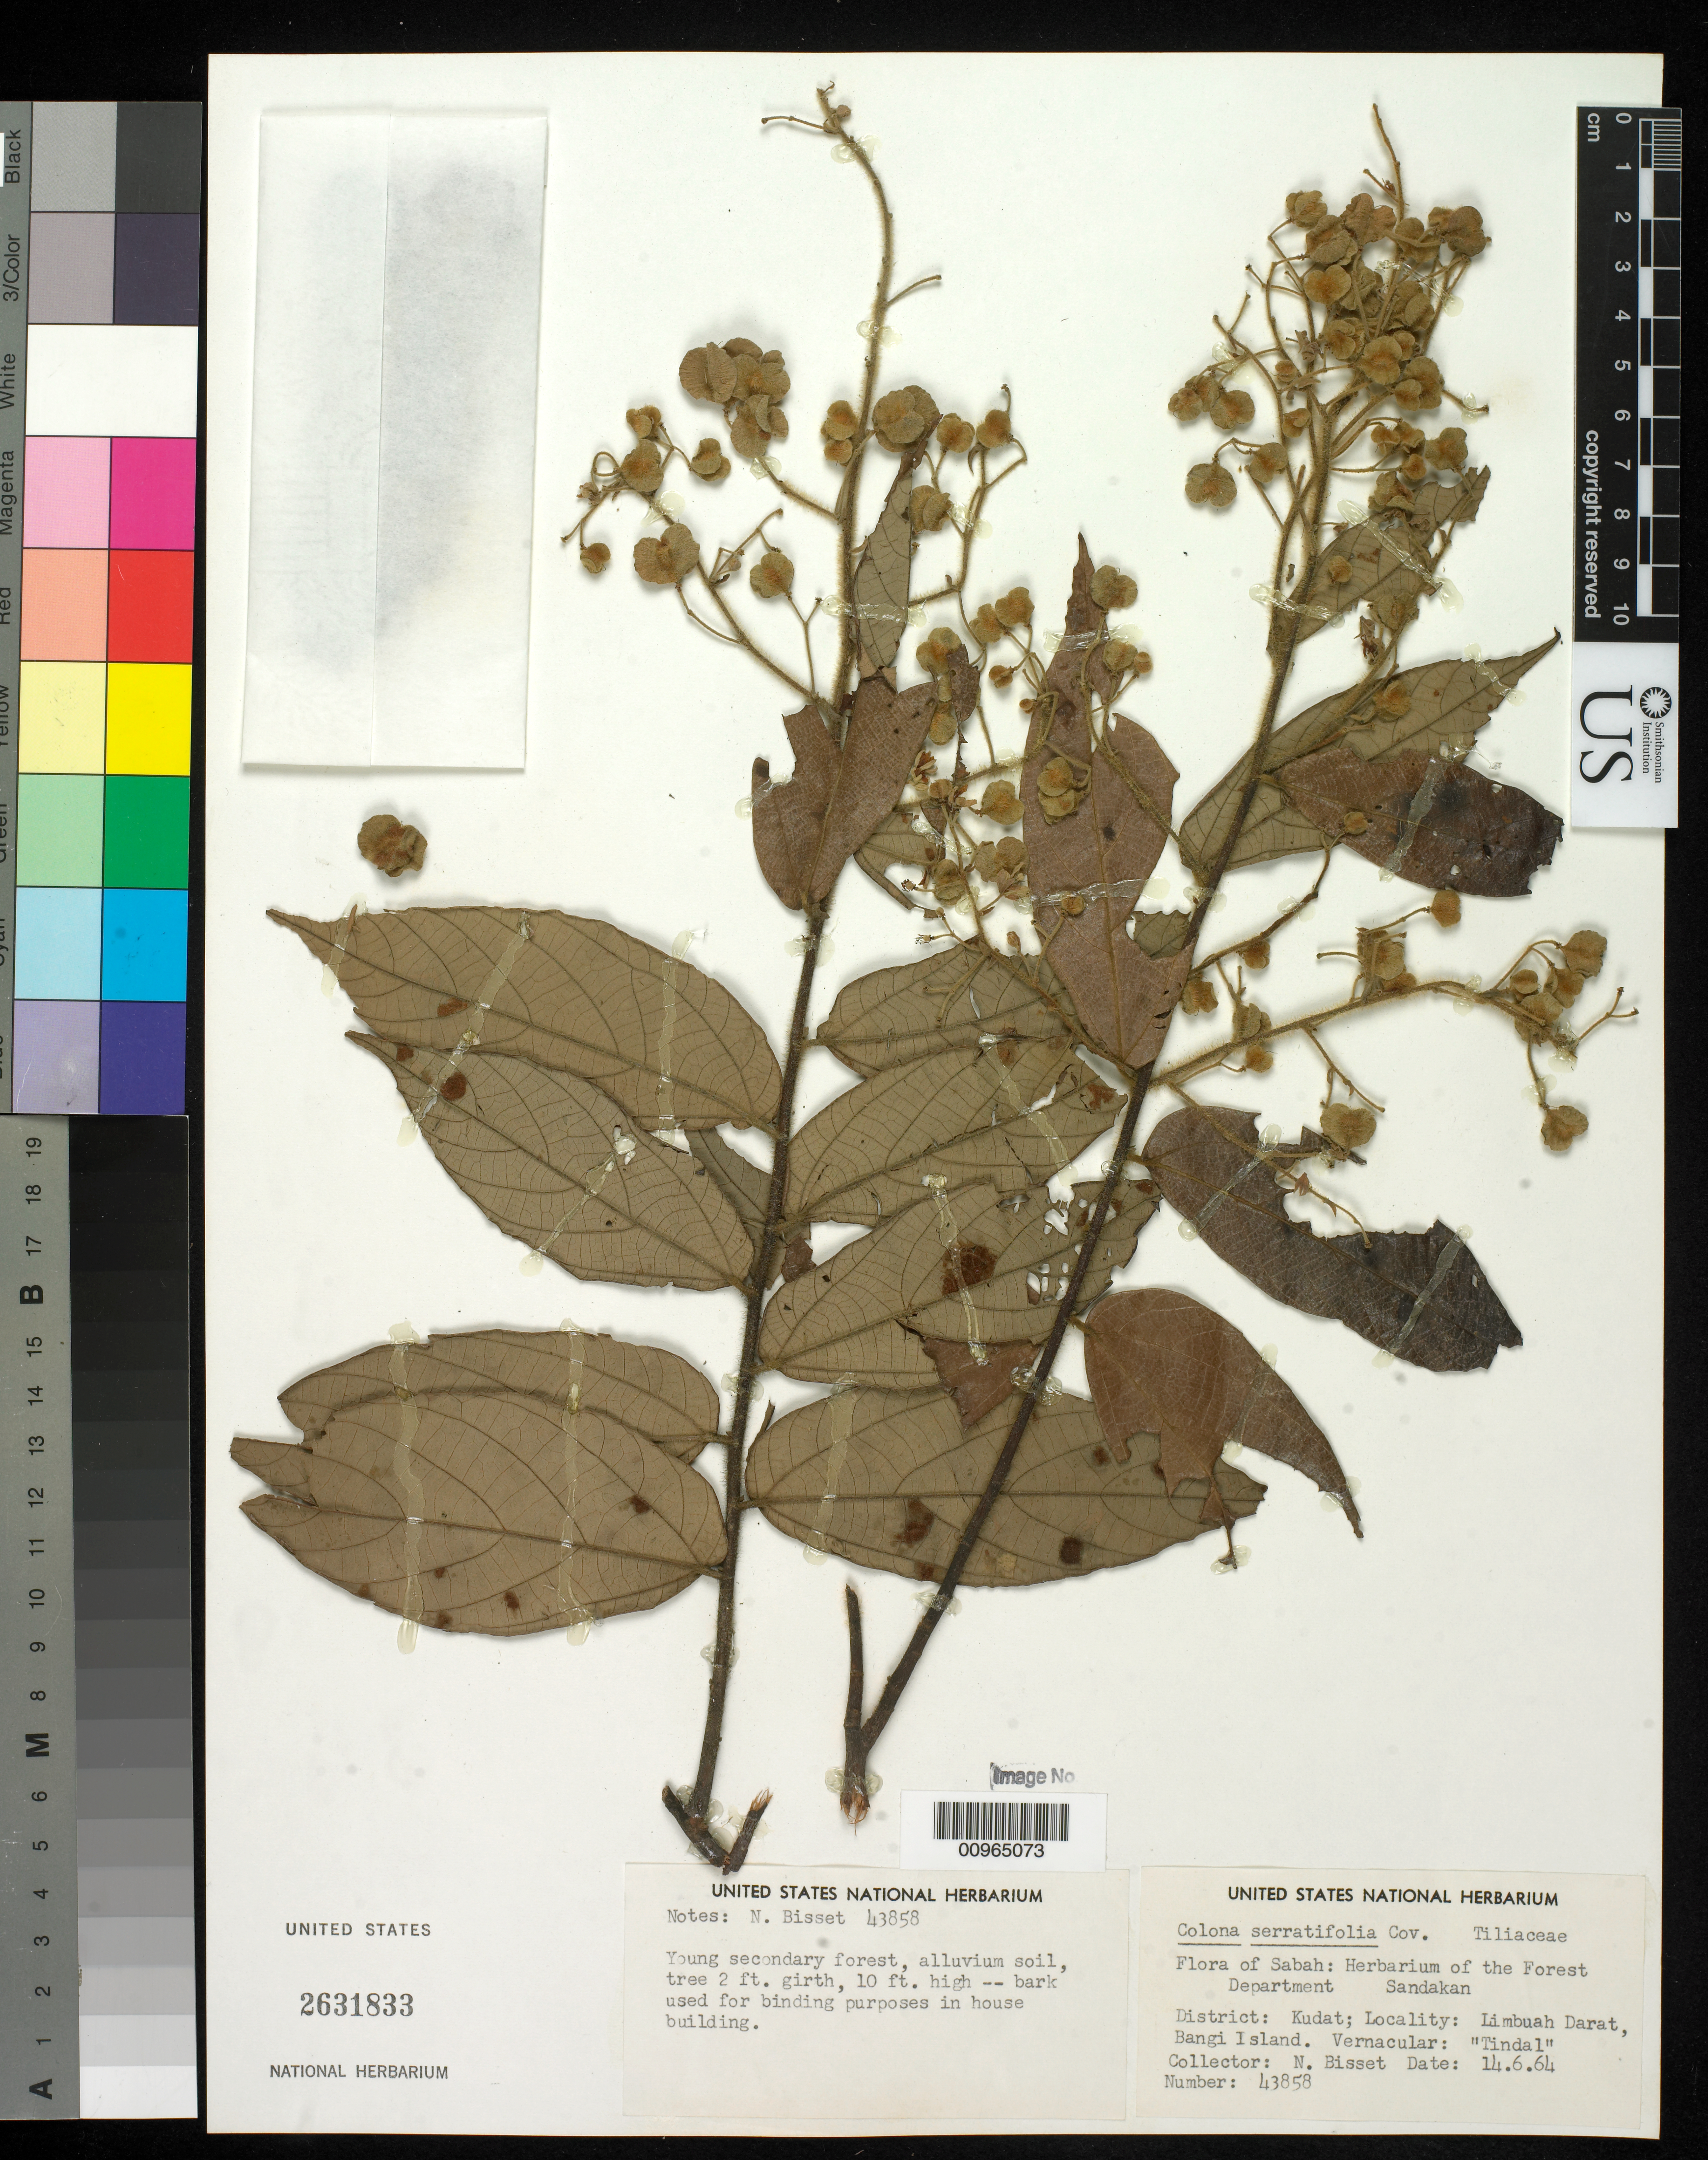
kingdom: Plantae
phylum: Tracheophyta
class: Magnoliopsida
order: Malvales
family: Malvaceae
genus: Colona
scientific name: Colona serratifolia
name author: Cav.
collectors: J. R. Croft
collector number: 43858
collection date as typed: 03 Nov 1976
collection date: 1976-11-03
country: Papua New Guinea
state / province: Milne Bay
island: Fergusson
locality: Track between Ailuluai and Agamoia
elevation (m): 720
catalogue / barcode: US 2631833